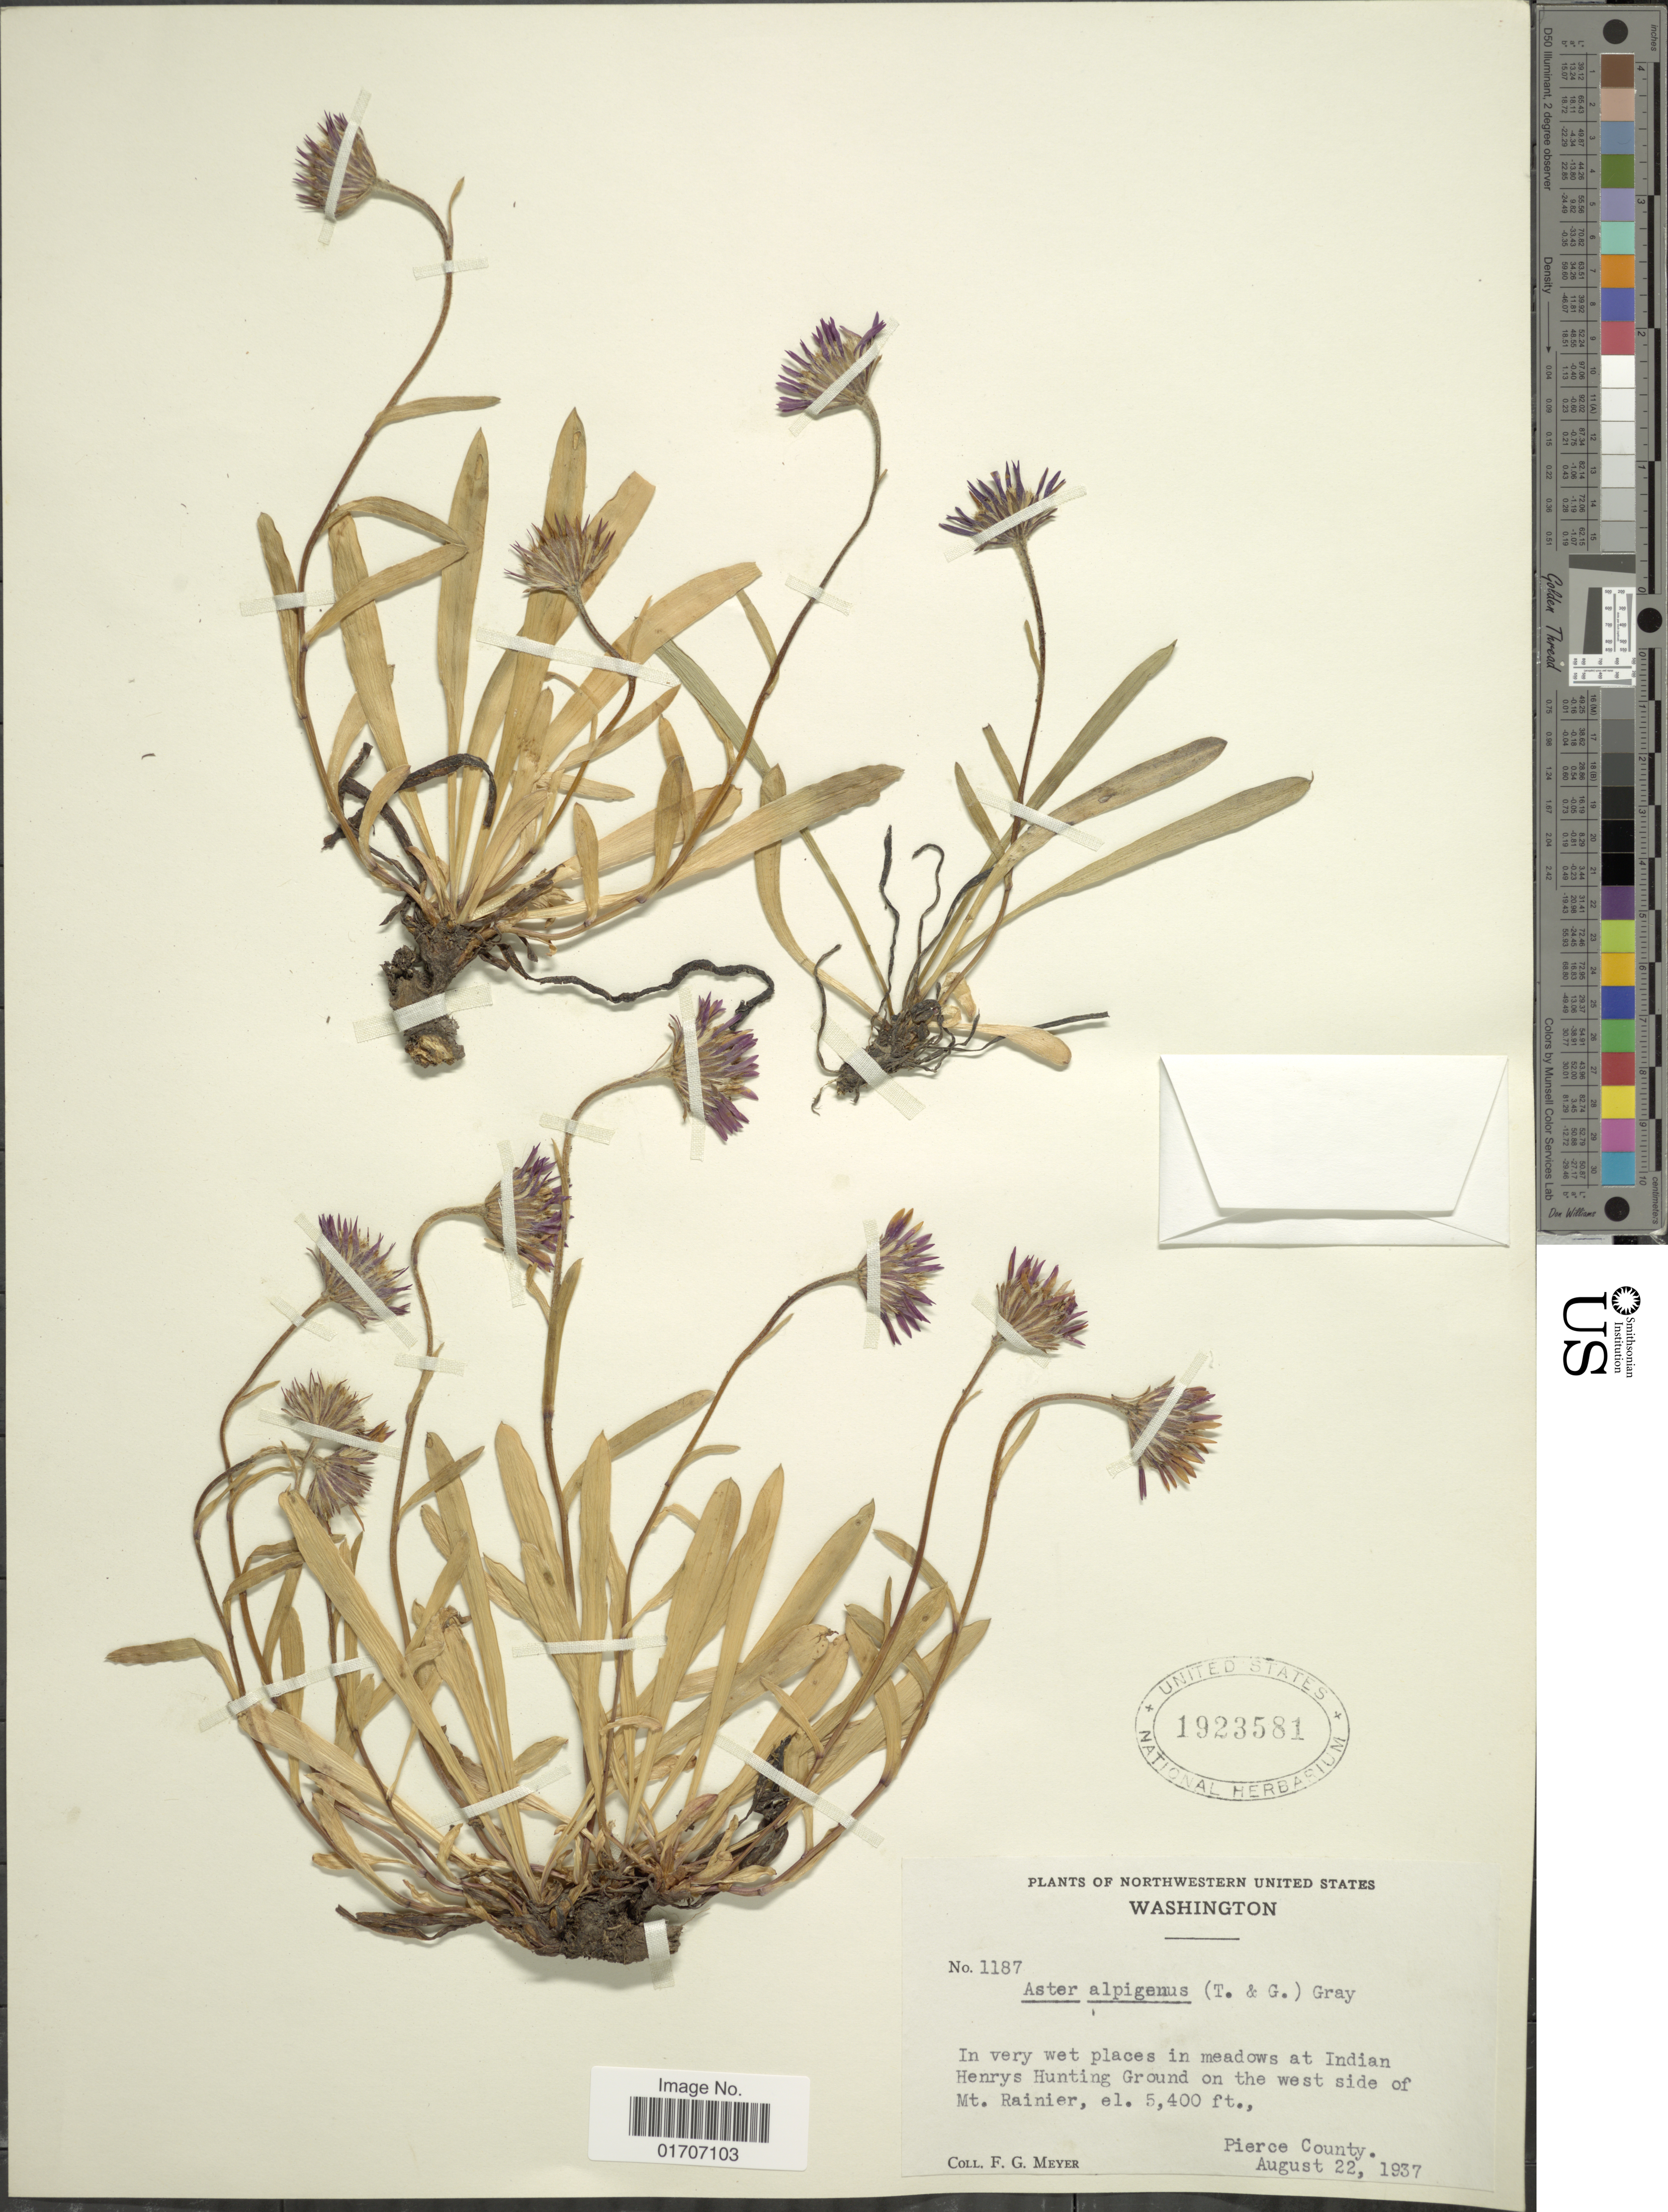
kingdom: Plantae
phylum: Tracheophyta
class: Magnoliopsida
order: Asterales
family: Asteraceae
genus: Oreostemma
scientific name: Oreostemma alpigenum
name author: (Torr. & A. Gray) Greene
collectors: F. G. Meyer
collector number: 1187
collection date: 1937-08-22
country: United States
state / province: Washington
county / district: Pierce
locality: In very wet places in meadows at Indian Henrys Hunting Ground on the west side of Mt. Rainier. Pierce County.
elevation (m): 1646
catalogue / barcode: US 1923581